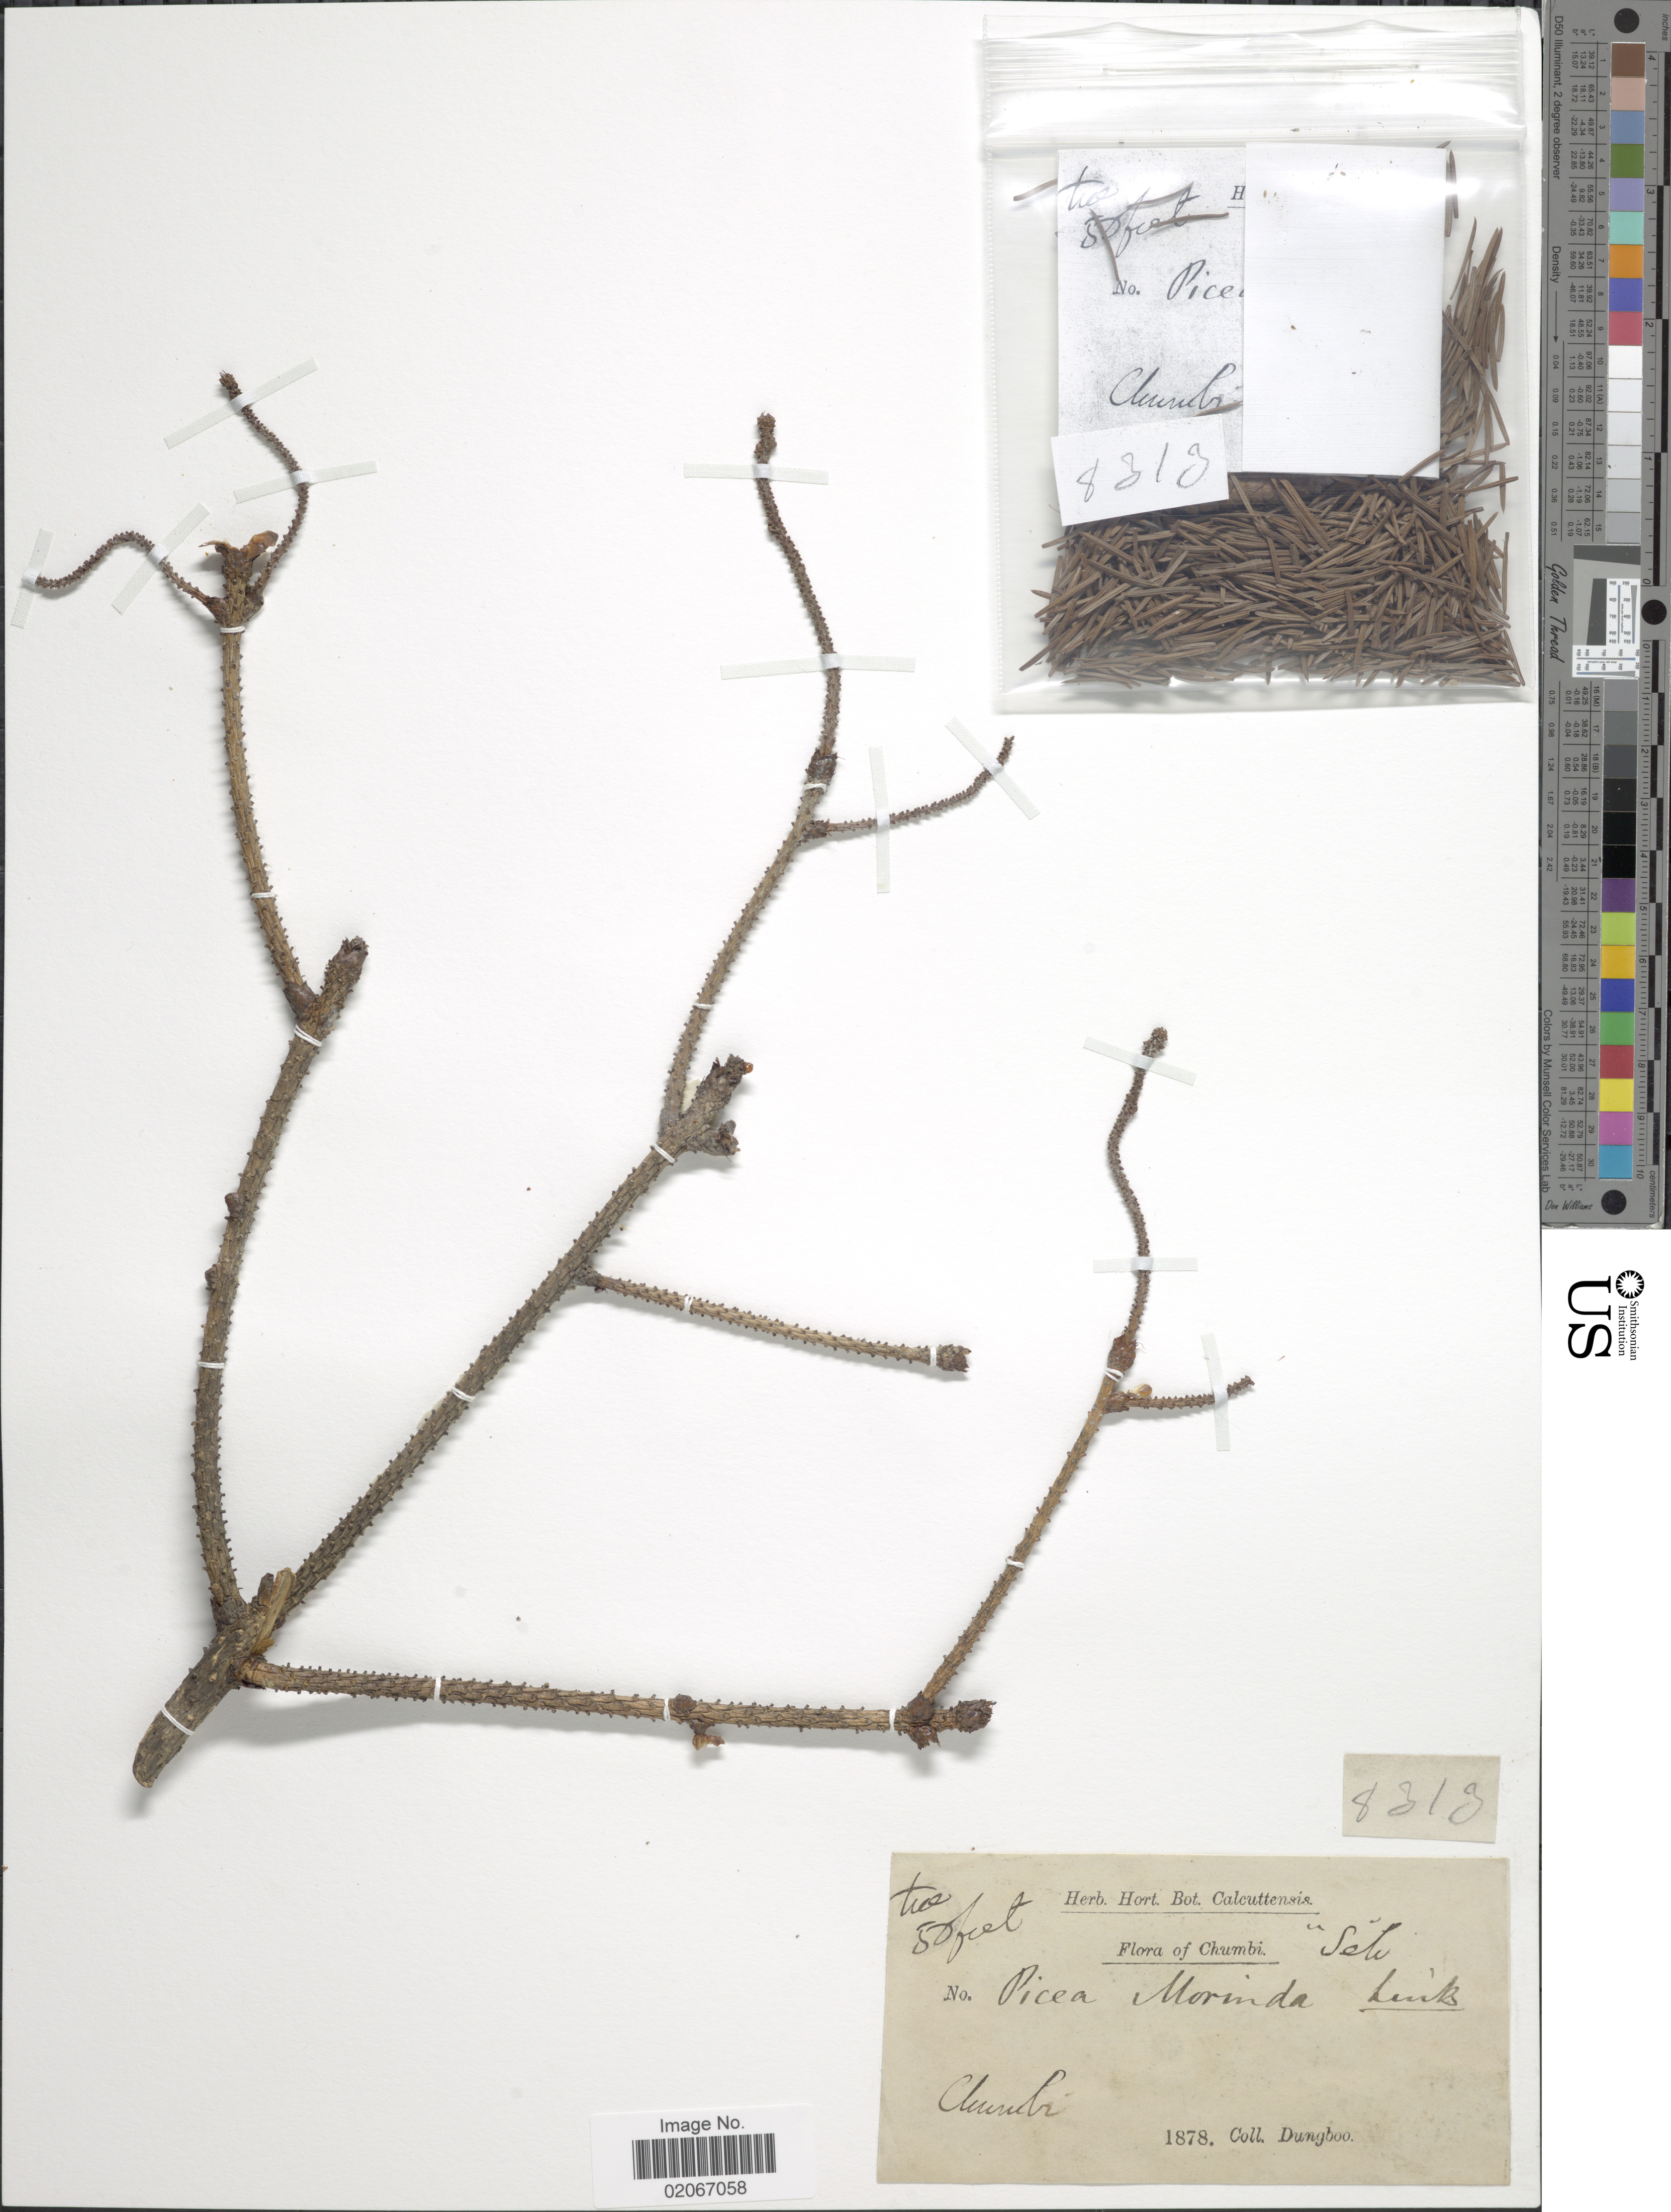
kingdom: Plantae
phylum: Tracheophyta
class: Pinopsida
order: Pinales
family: Pinaceae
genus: Picea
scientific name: Picea morinda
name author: Link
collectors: Dungboo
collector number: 8313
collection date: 1878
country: China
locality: Chumbi